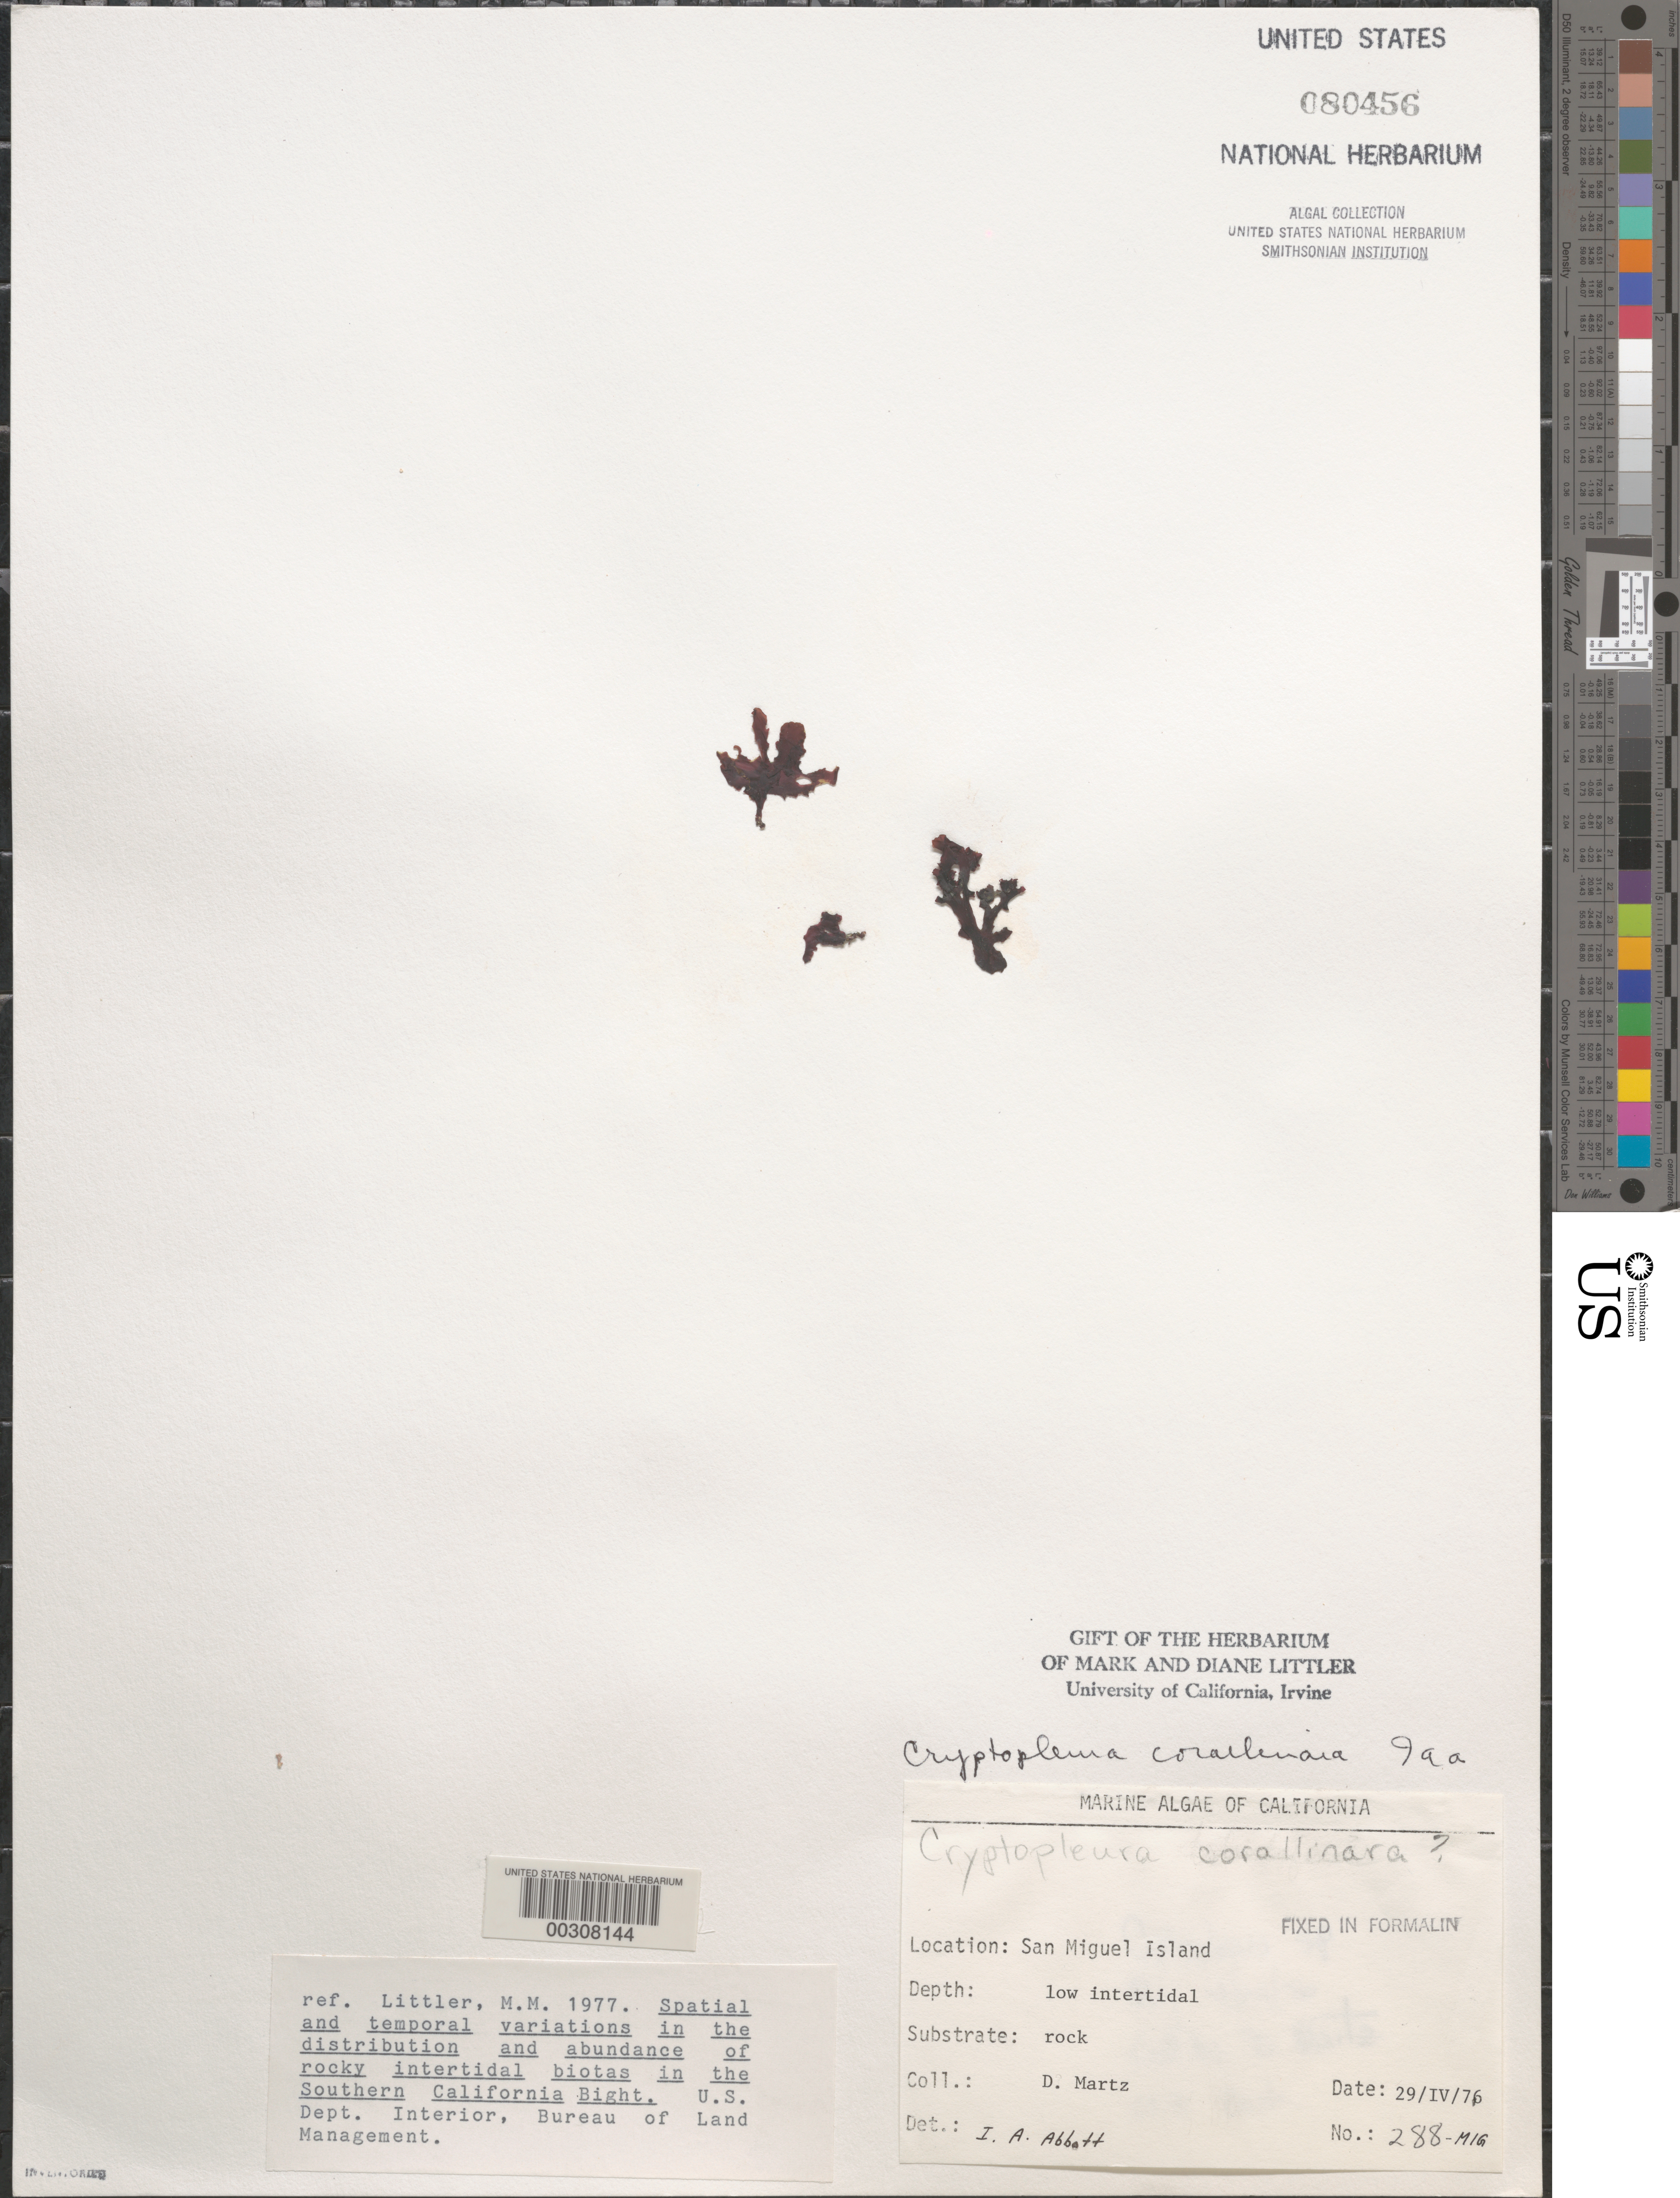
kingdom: Plantae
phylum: Rhodophyta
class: Florideophyceae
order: Ceramiales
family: Delesseriaceae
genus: Cryptopleura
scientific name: Cryptopleura corallinara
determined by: Abbott, Isabella A.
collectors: D. Martz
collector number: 288-mig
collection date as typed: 29 Apr 1976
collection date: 1976-04-29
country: United States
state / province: California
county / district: Santa Barbara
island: San Miguel Island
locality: Cuyler Harbor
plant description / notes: BLM-SOCALBIGHT Rocky Intertidal Survey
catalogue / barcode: US 80456